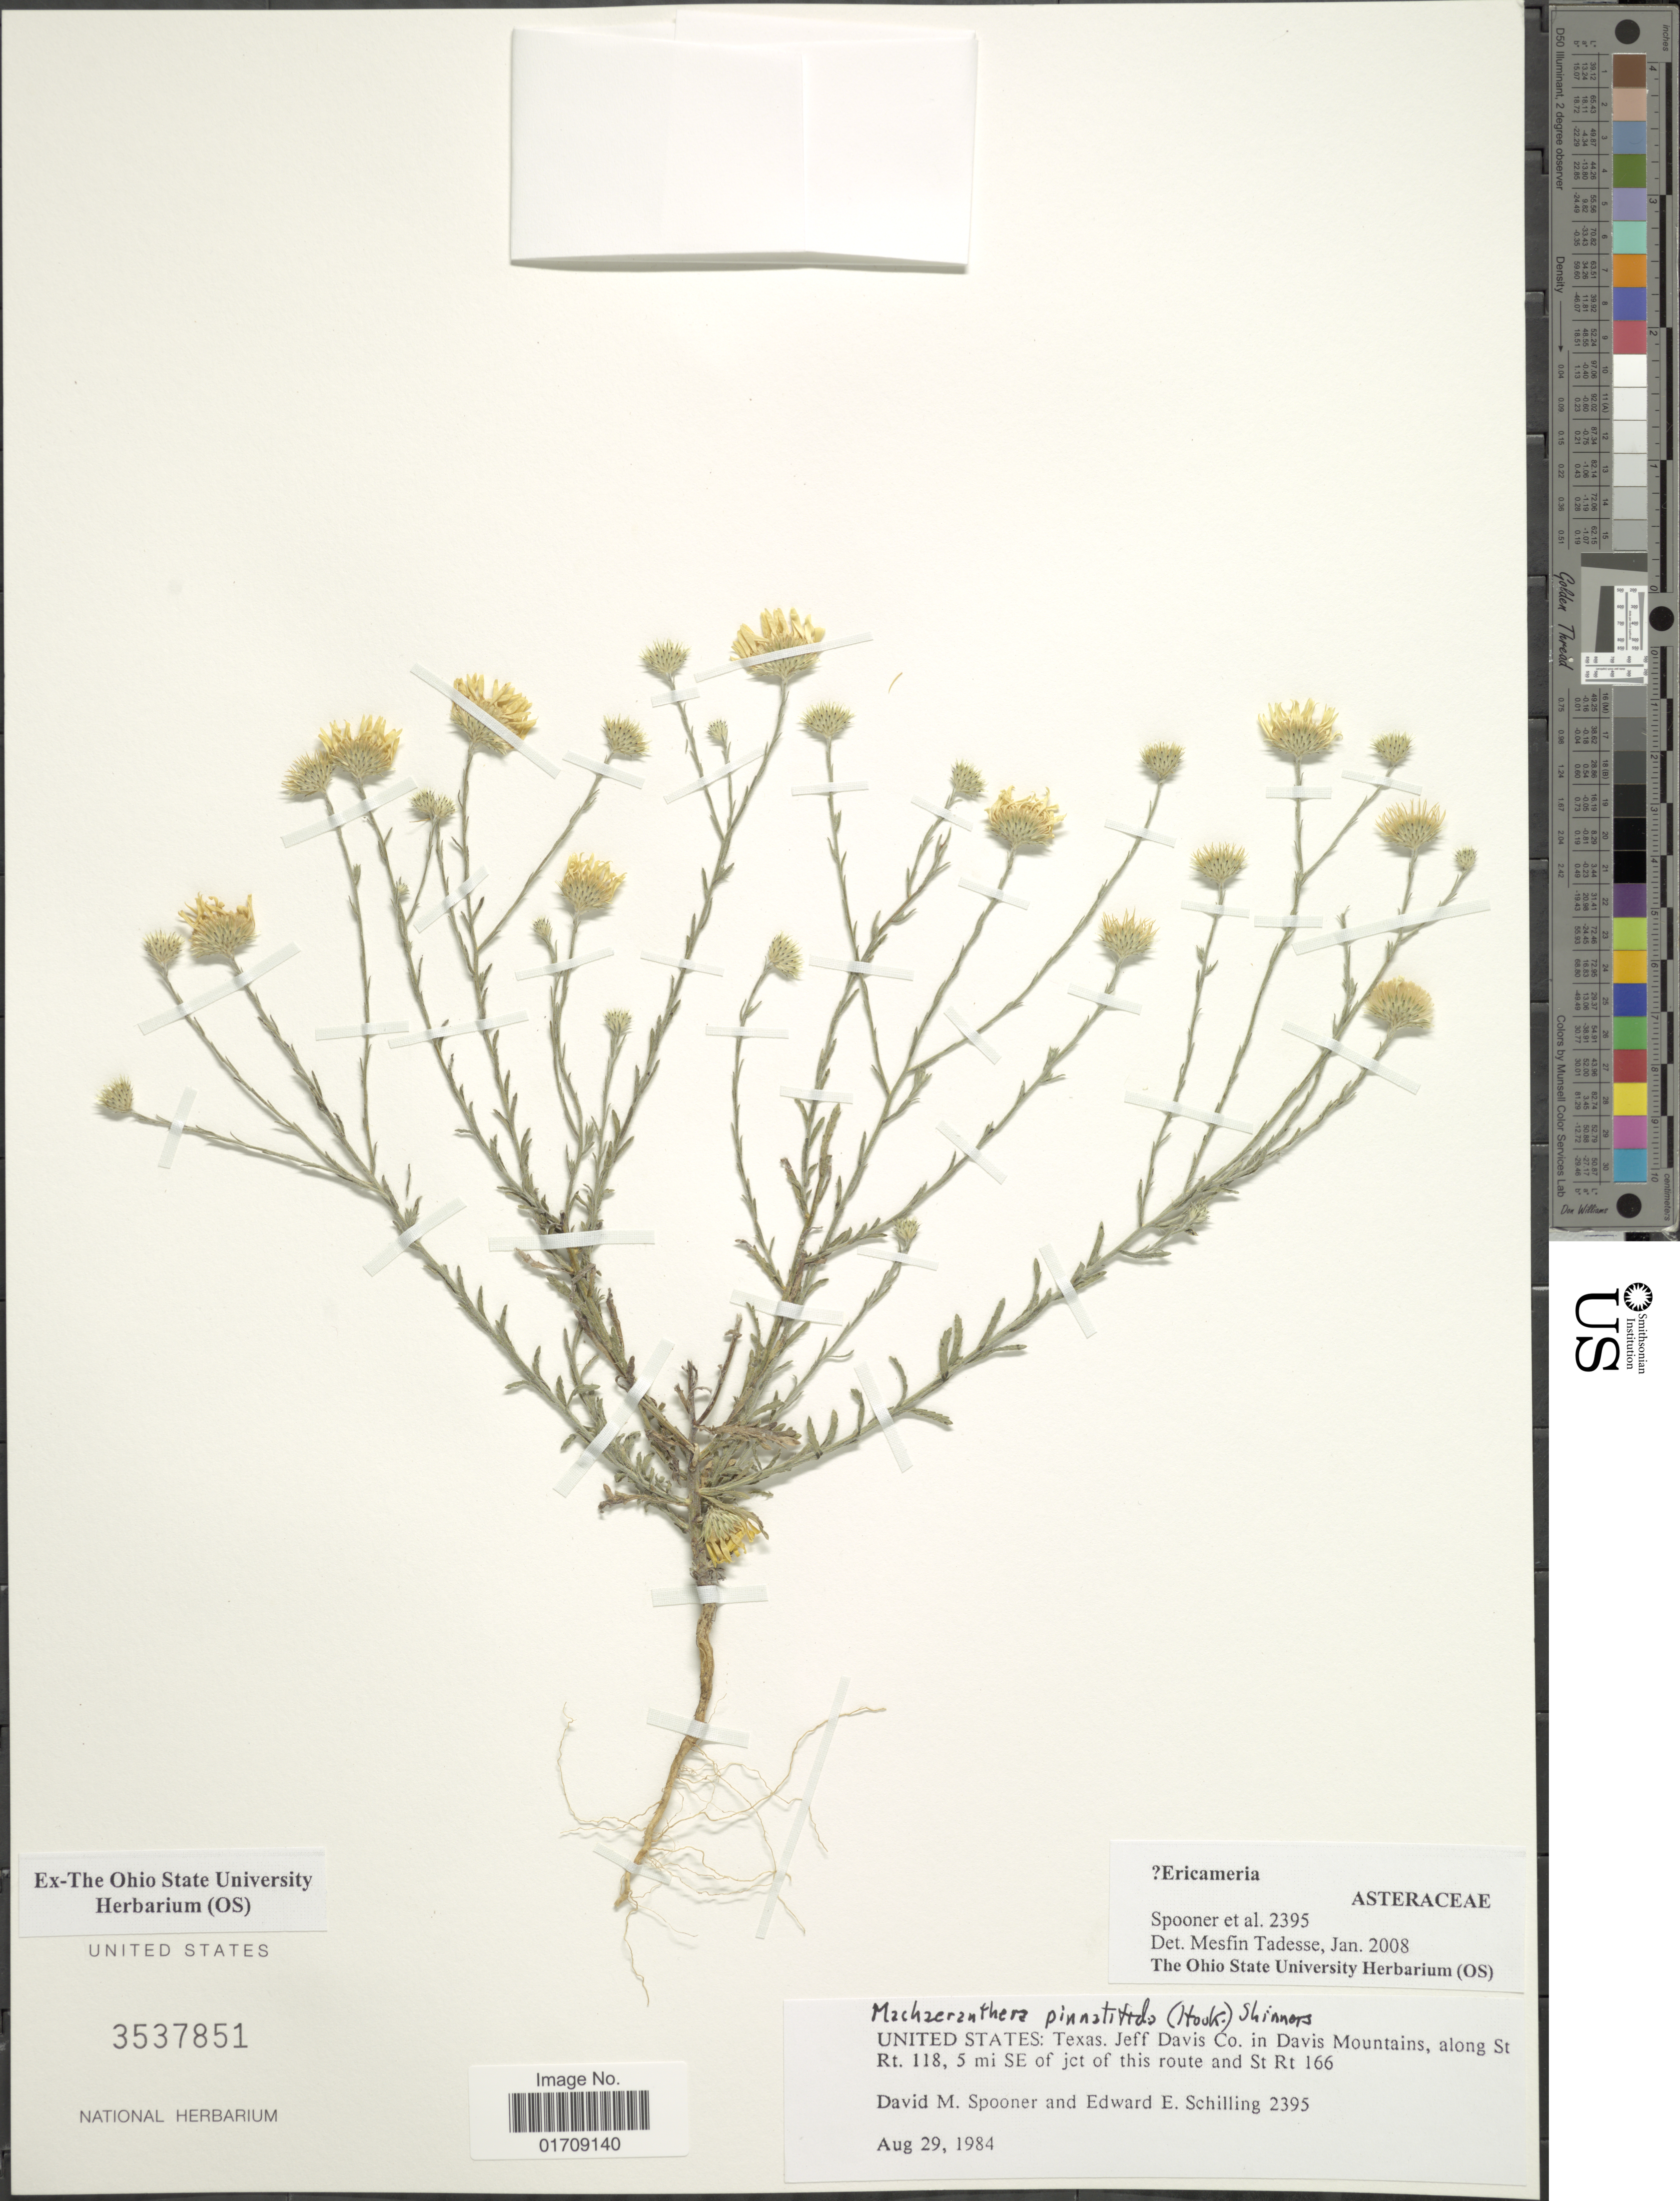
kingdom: Plantae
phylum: Tracheophyta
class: Magnoliopsida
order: Asterales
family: Asteraceae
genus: Machaeranthera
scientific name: Machaeranthera pinnatifida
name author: (Hook.) Shinners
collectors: D. Spooner & E. E. Schilling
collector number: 2395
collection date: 1984-08-29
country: United States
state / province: Texas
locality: Jeff Davis Co. in Davis Mountains, along St Rt. 118, 5 mi SE of jct of this route and St Rt 166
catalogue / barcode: US 3537851